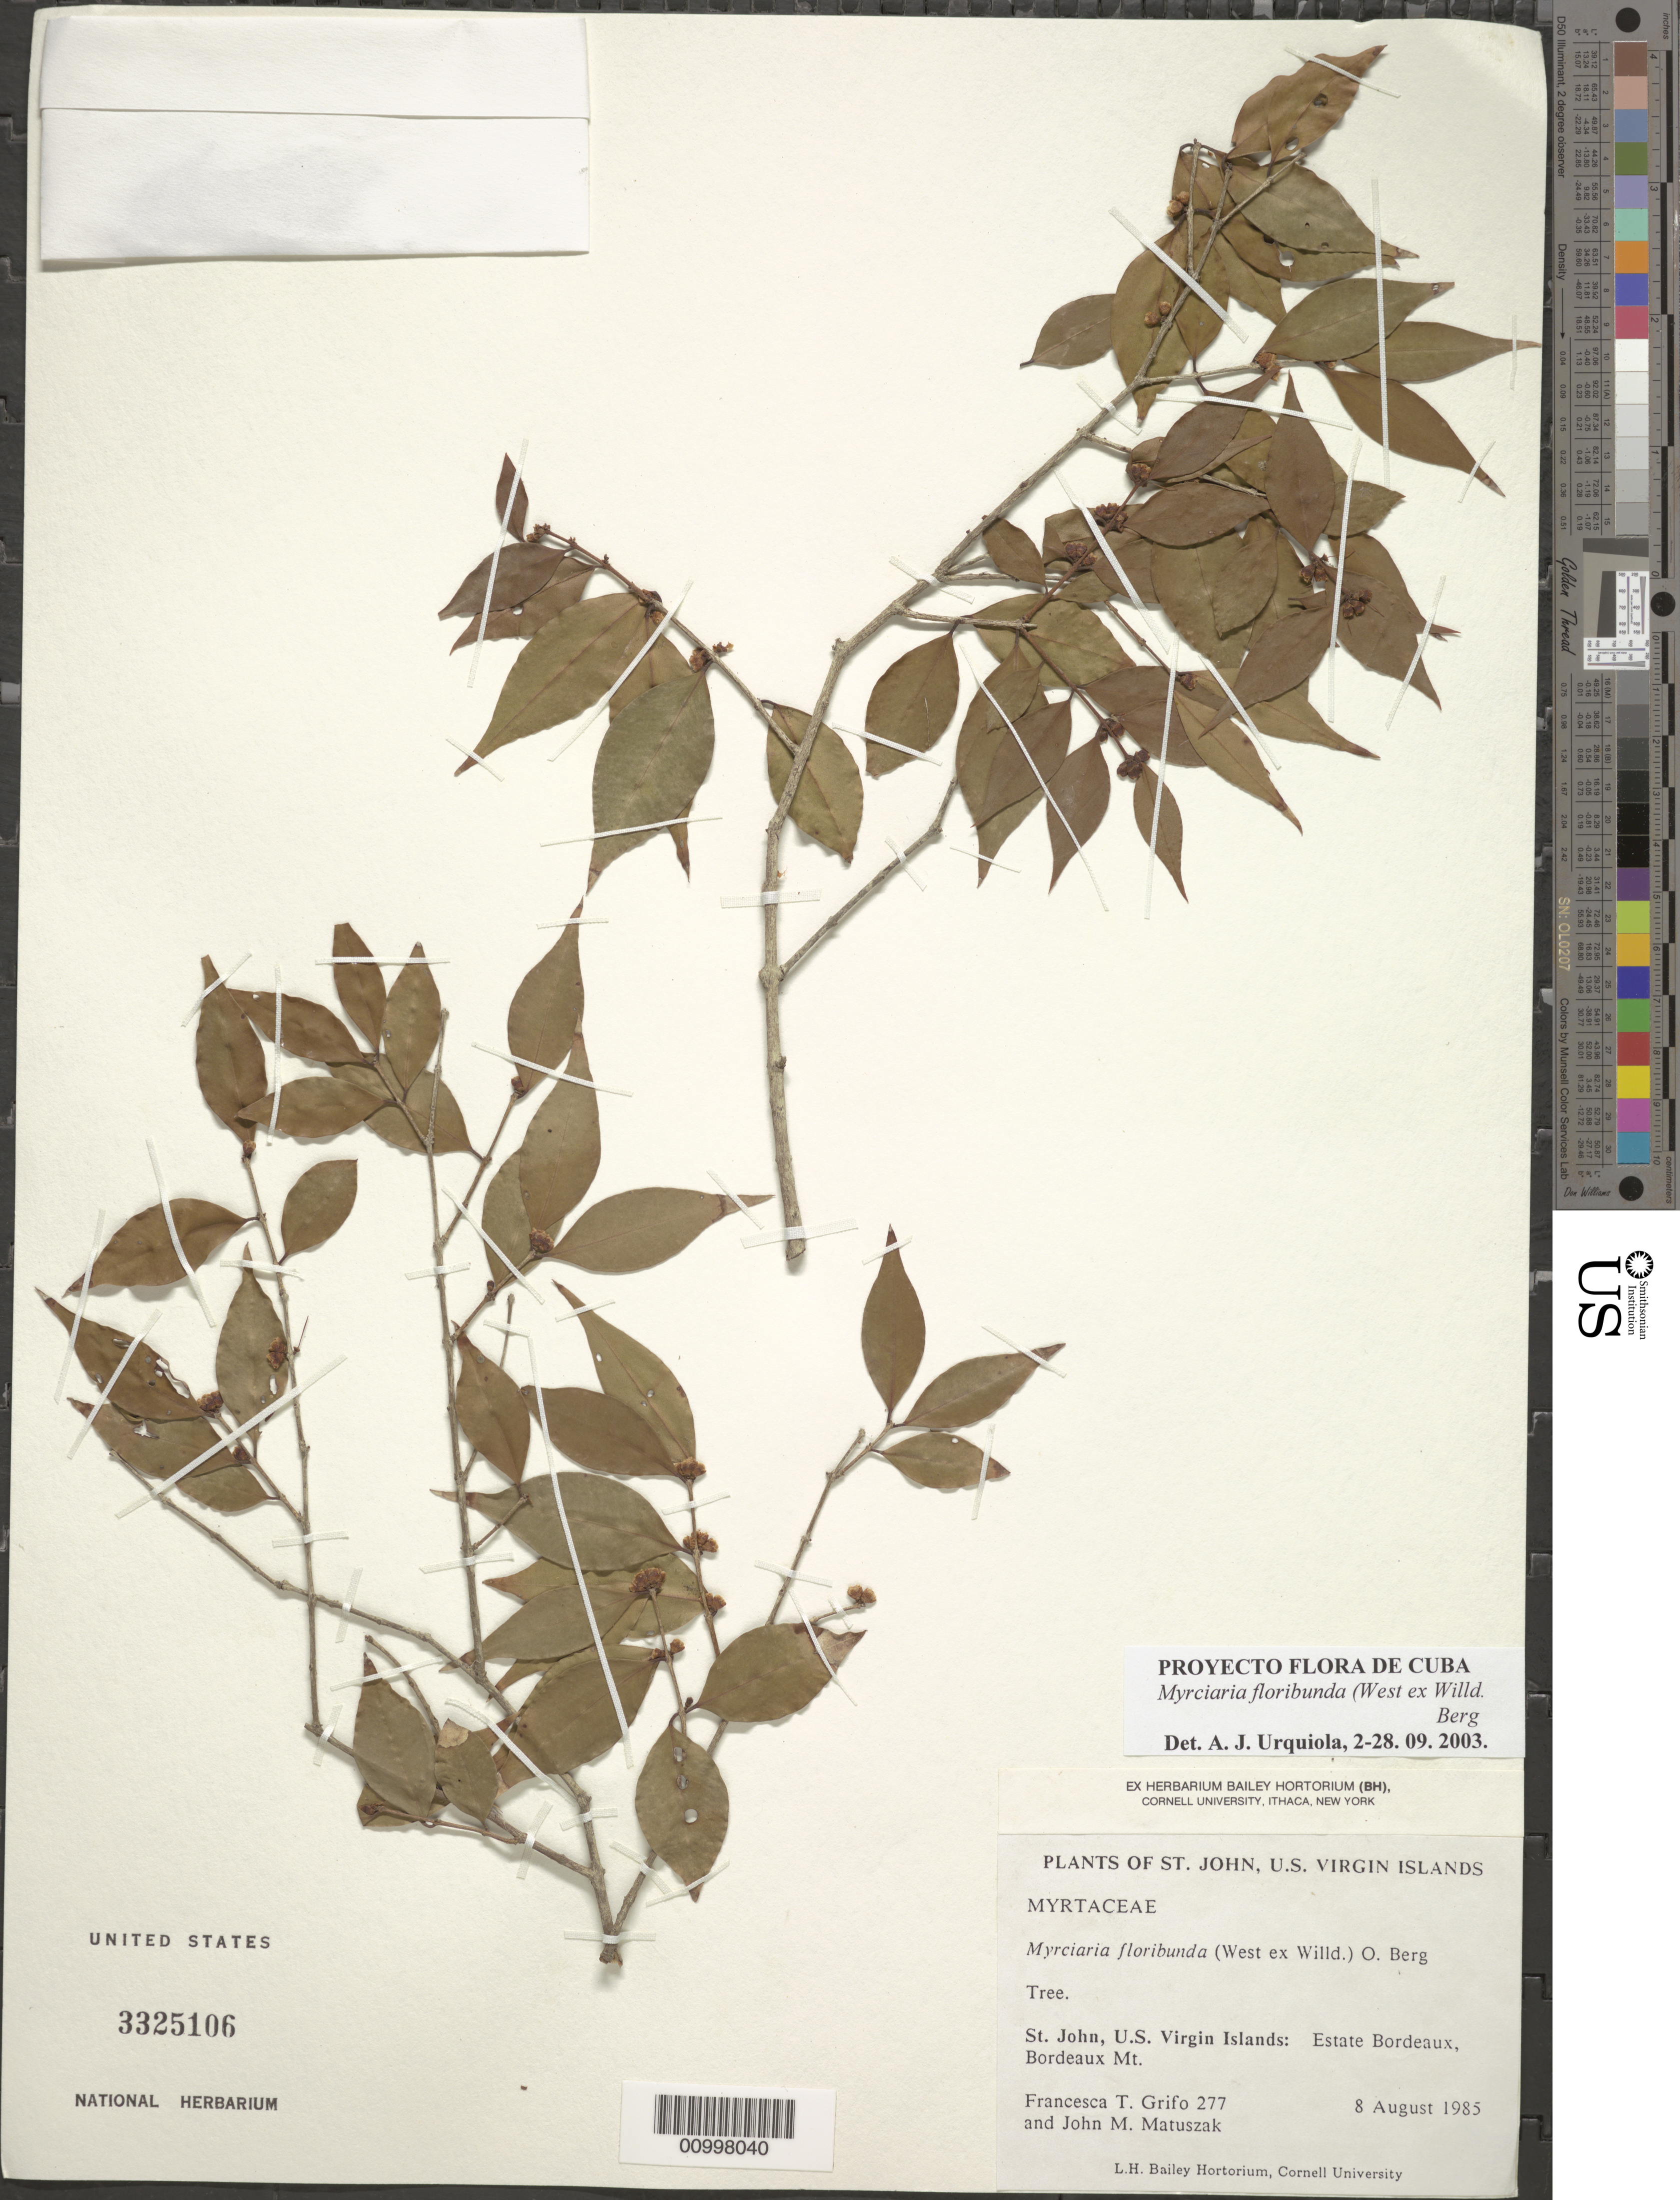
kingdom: Plantae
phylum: Tracheophyta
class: Magnoliopsida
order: Myrtales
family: Myrtaceae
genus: Myrciaria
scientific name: Myrciaria floribunda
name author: (H. West ex Willd.) O. Berg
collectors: F. Grifo & J. Matusak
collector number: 277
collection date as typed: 08 Aug 1985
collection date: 1985-08-08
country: U.S. Virgin Islands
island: St. John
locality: Estate Bordeaux, Bordeaux Mt.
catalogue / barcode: US 3325106